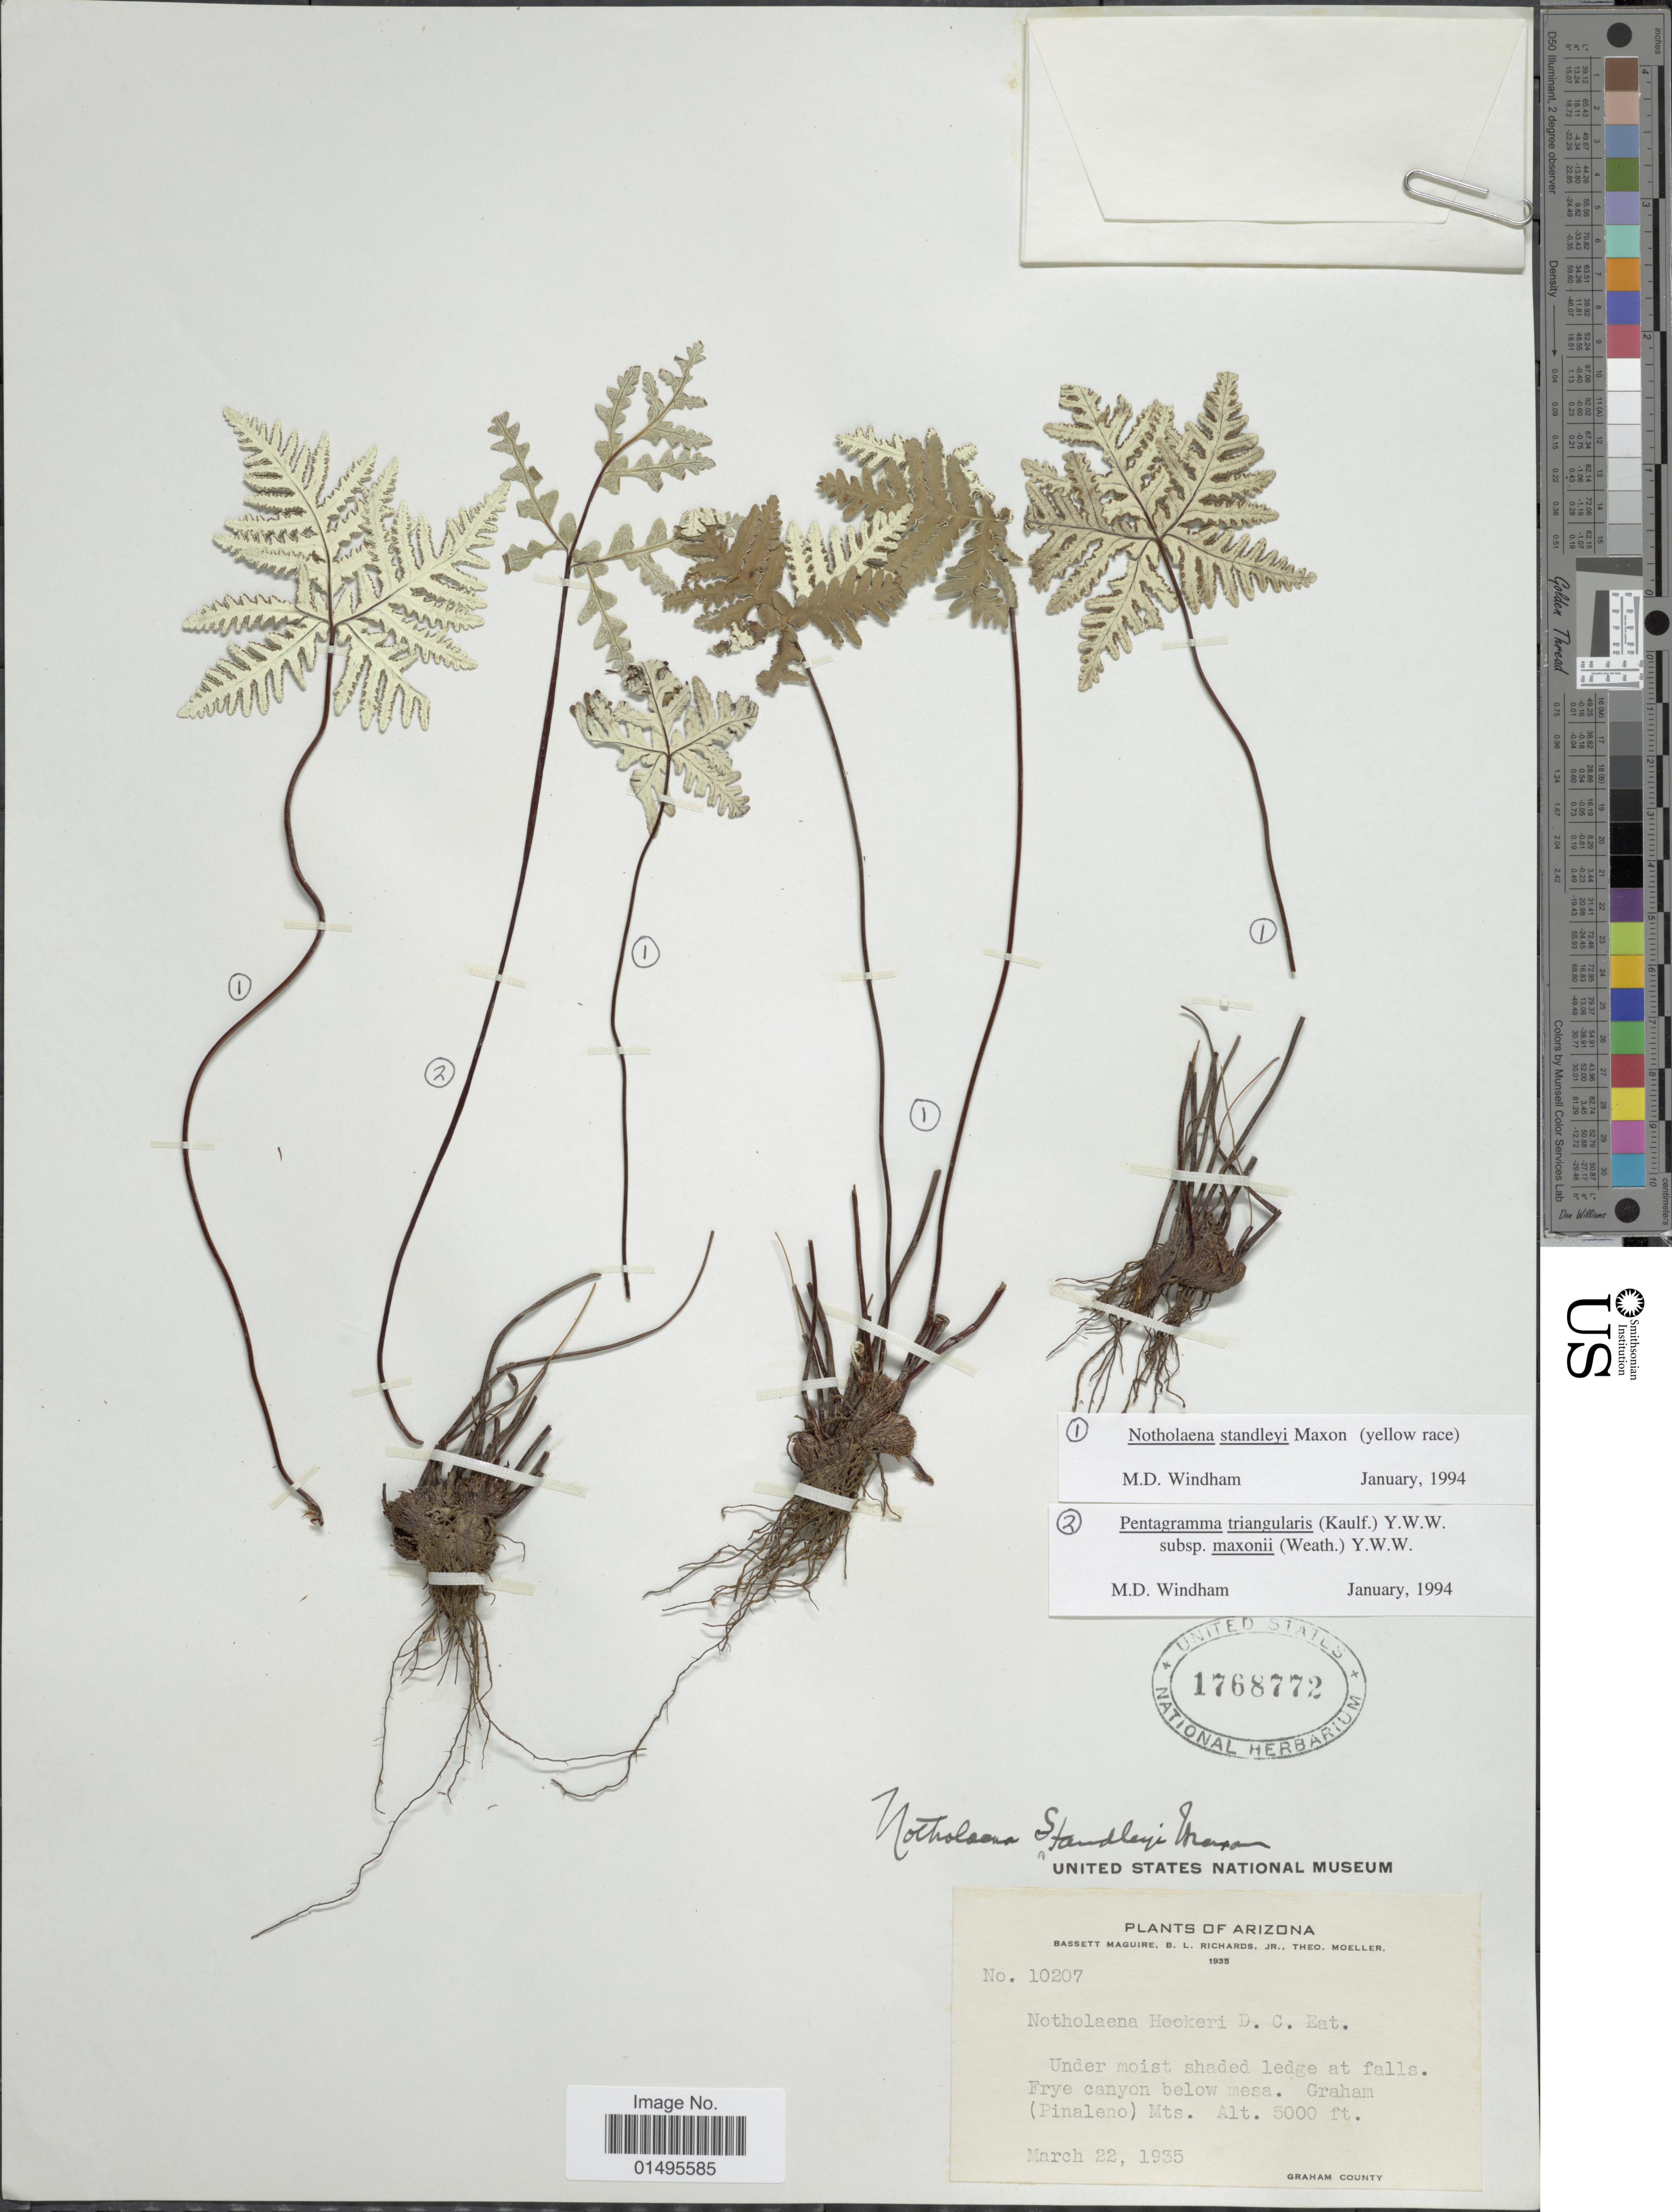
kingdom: Plantae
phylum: Tracheophyta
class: Polypodiopsida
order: Polypodiales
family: Pteridaceae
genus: Notholaena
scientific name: Notholaena standleyi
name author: Maxon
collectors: B. Maguire, B. Richards & T. Moeller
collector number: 10207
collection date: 1935-03-22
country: United States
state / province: Arizona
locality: Frye canyon below mesa. Graham (Pinaleno) Mts. , Graham County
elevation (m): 1524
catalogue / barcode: US 1768772